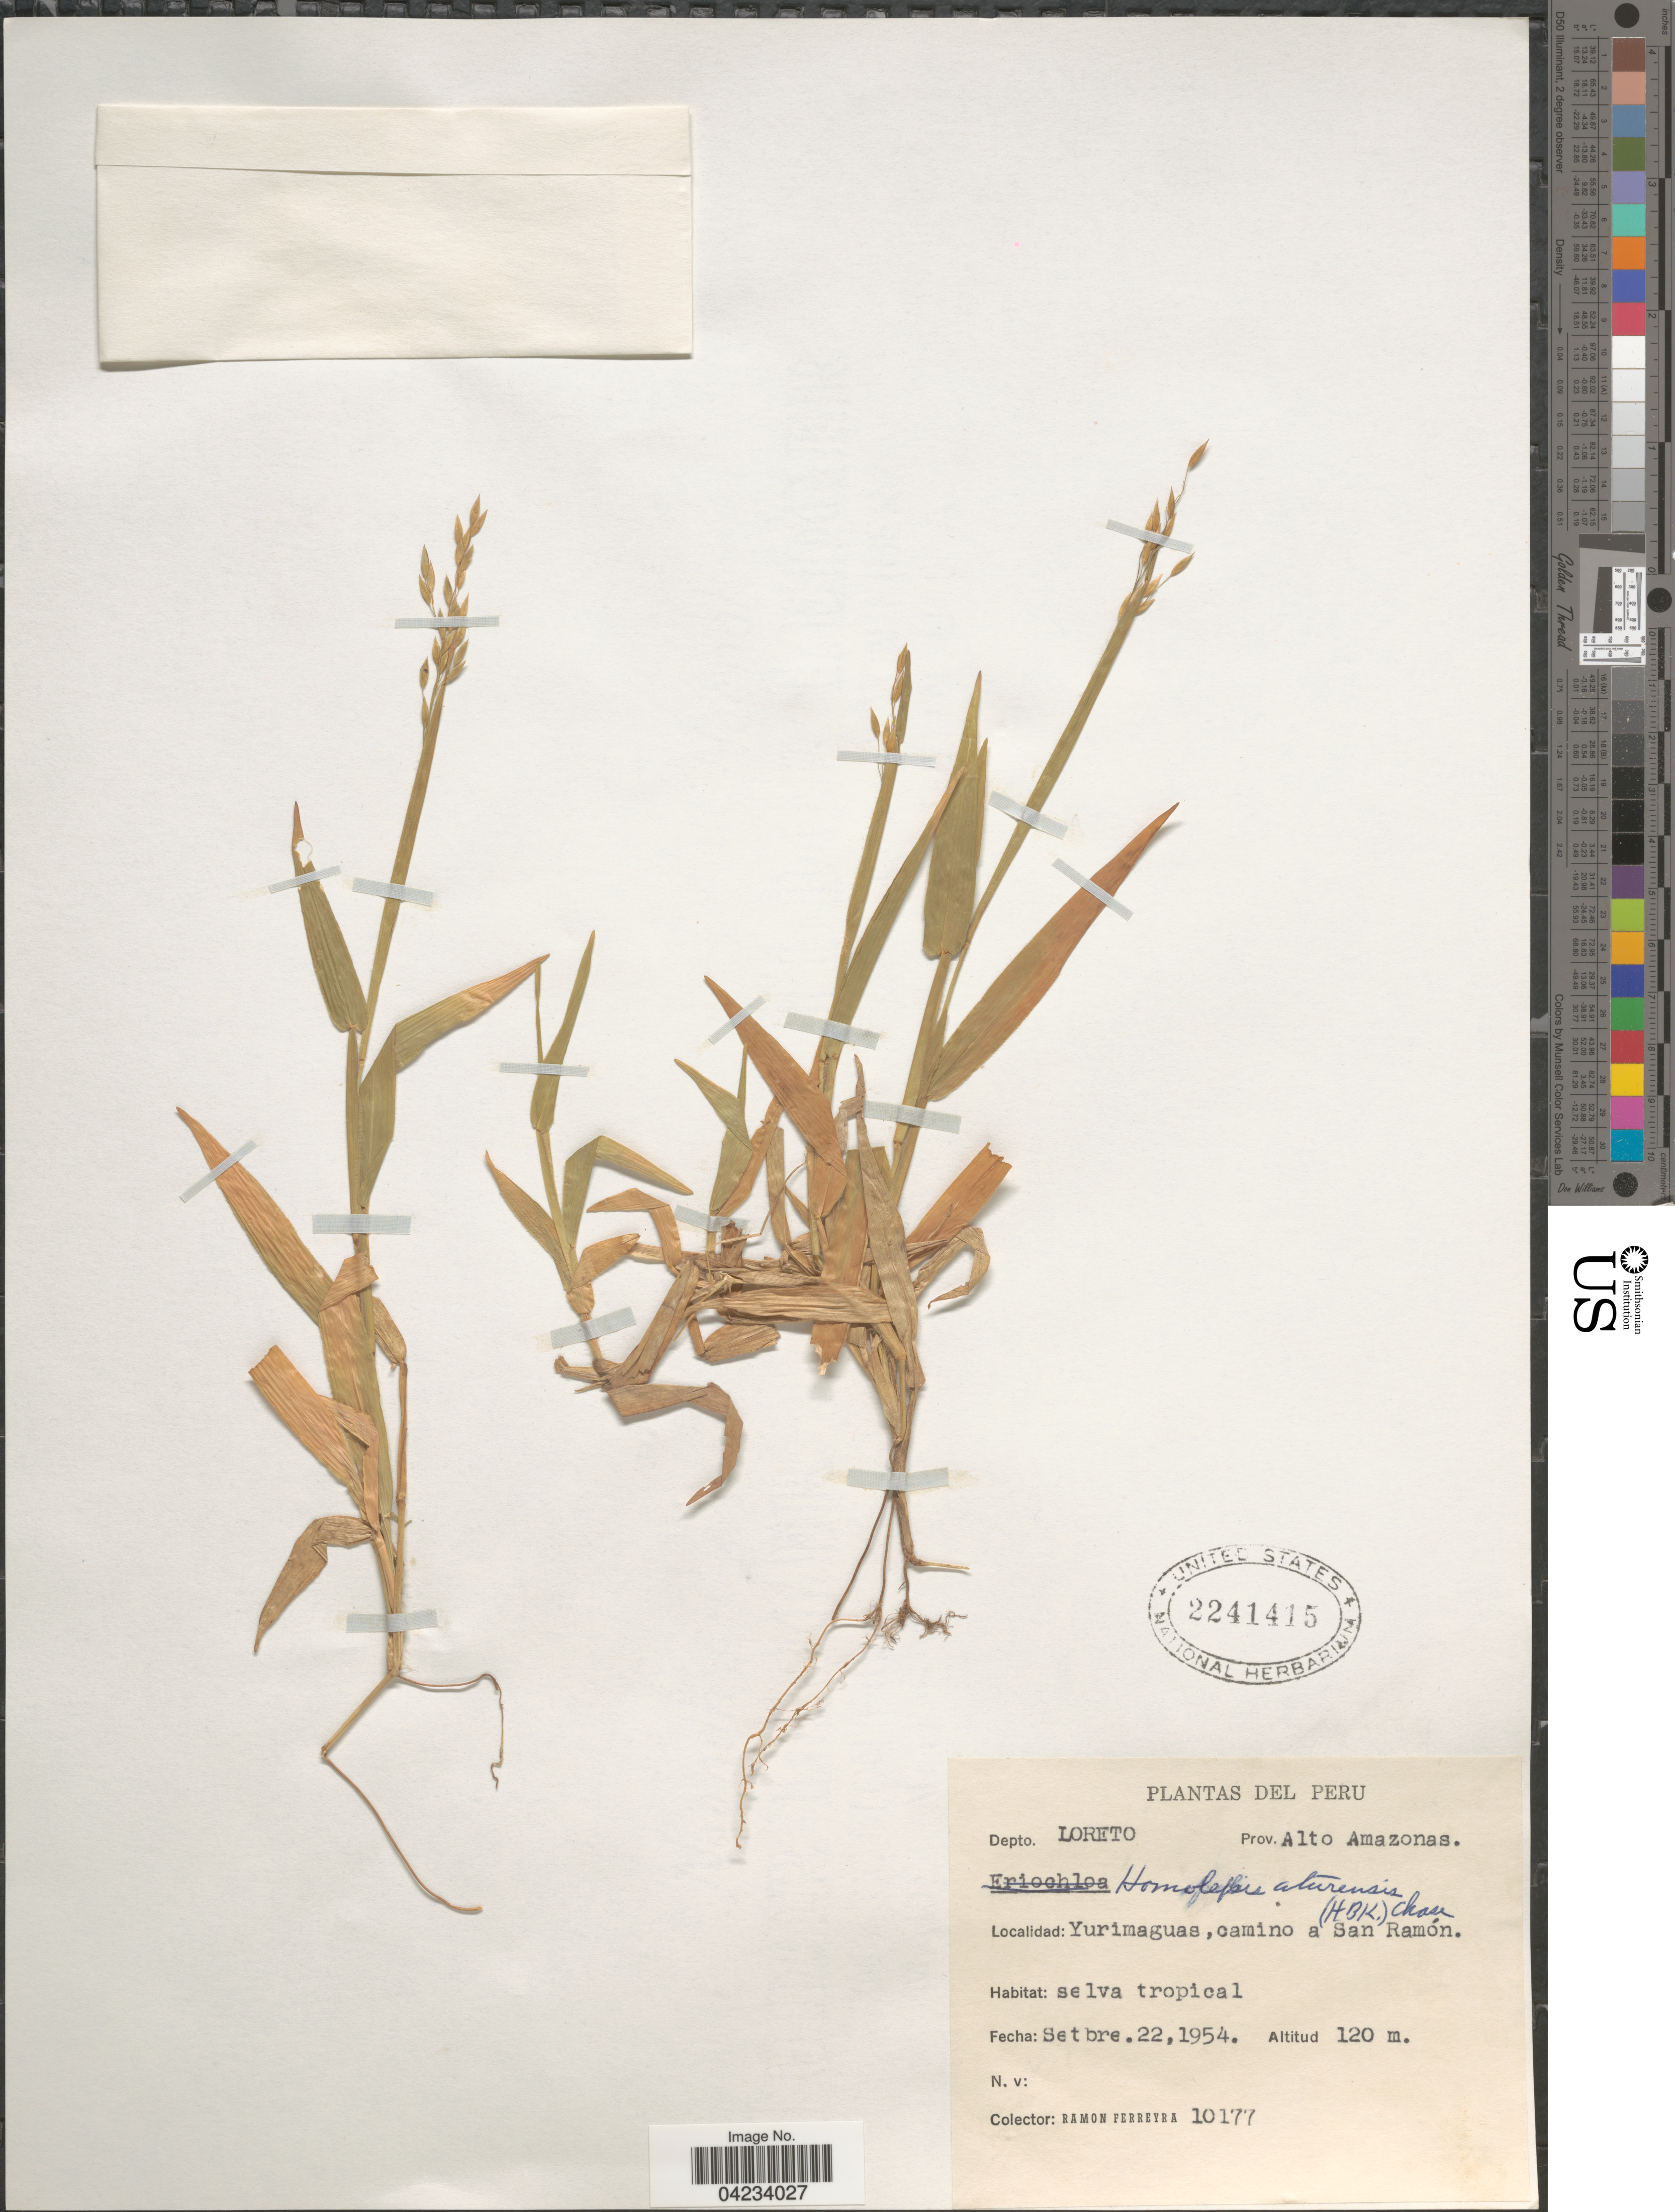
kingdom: Plantae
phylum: Tracheophyta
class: Liliopsida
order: Poales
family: Poaceae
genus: Homolepis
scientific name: Homolepis aturensis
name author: (Kunth) Chase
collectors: R. A. Ferreyra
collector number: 10177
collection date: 1954-09-22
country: Peru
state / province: Loreto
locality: Depto. Loreto. Prov. Alto Amazonas. Yurimaguas, camino a San Ramón.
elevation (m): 120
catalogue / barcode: US 2241415